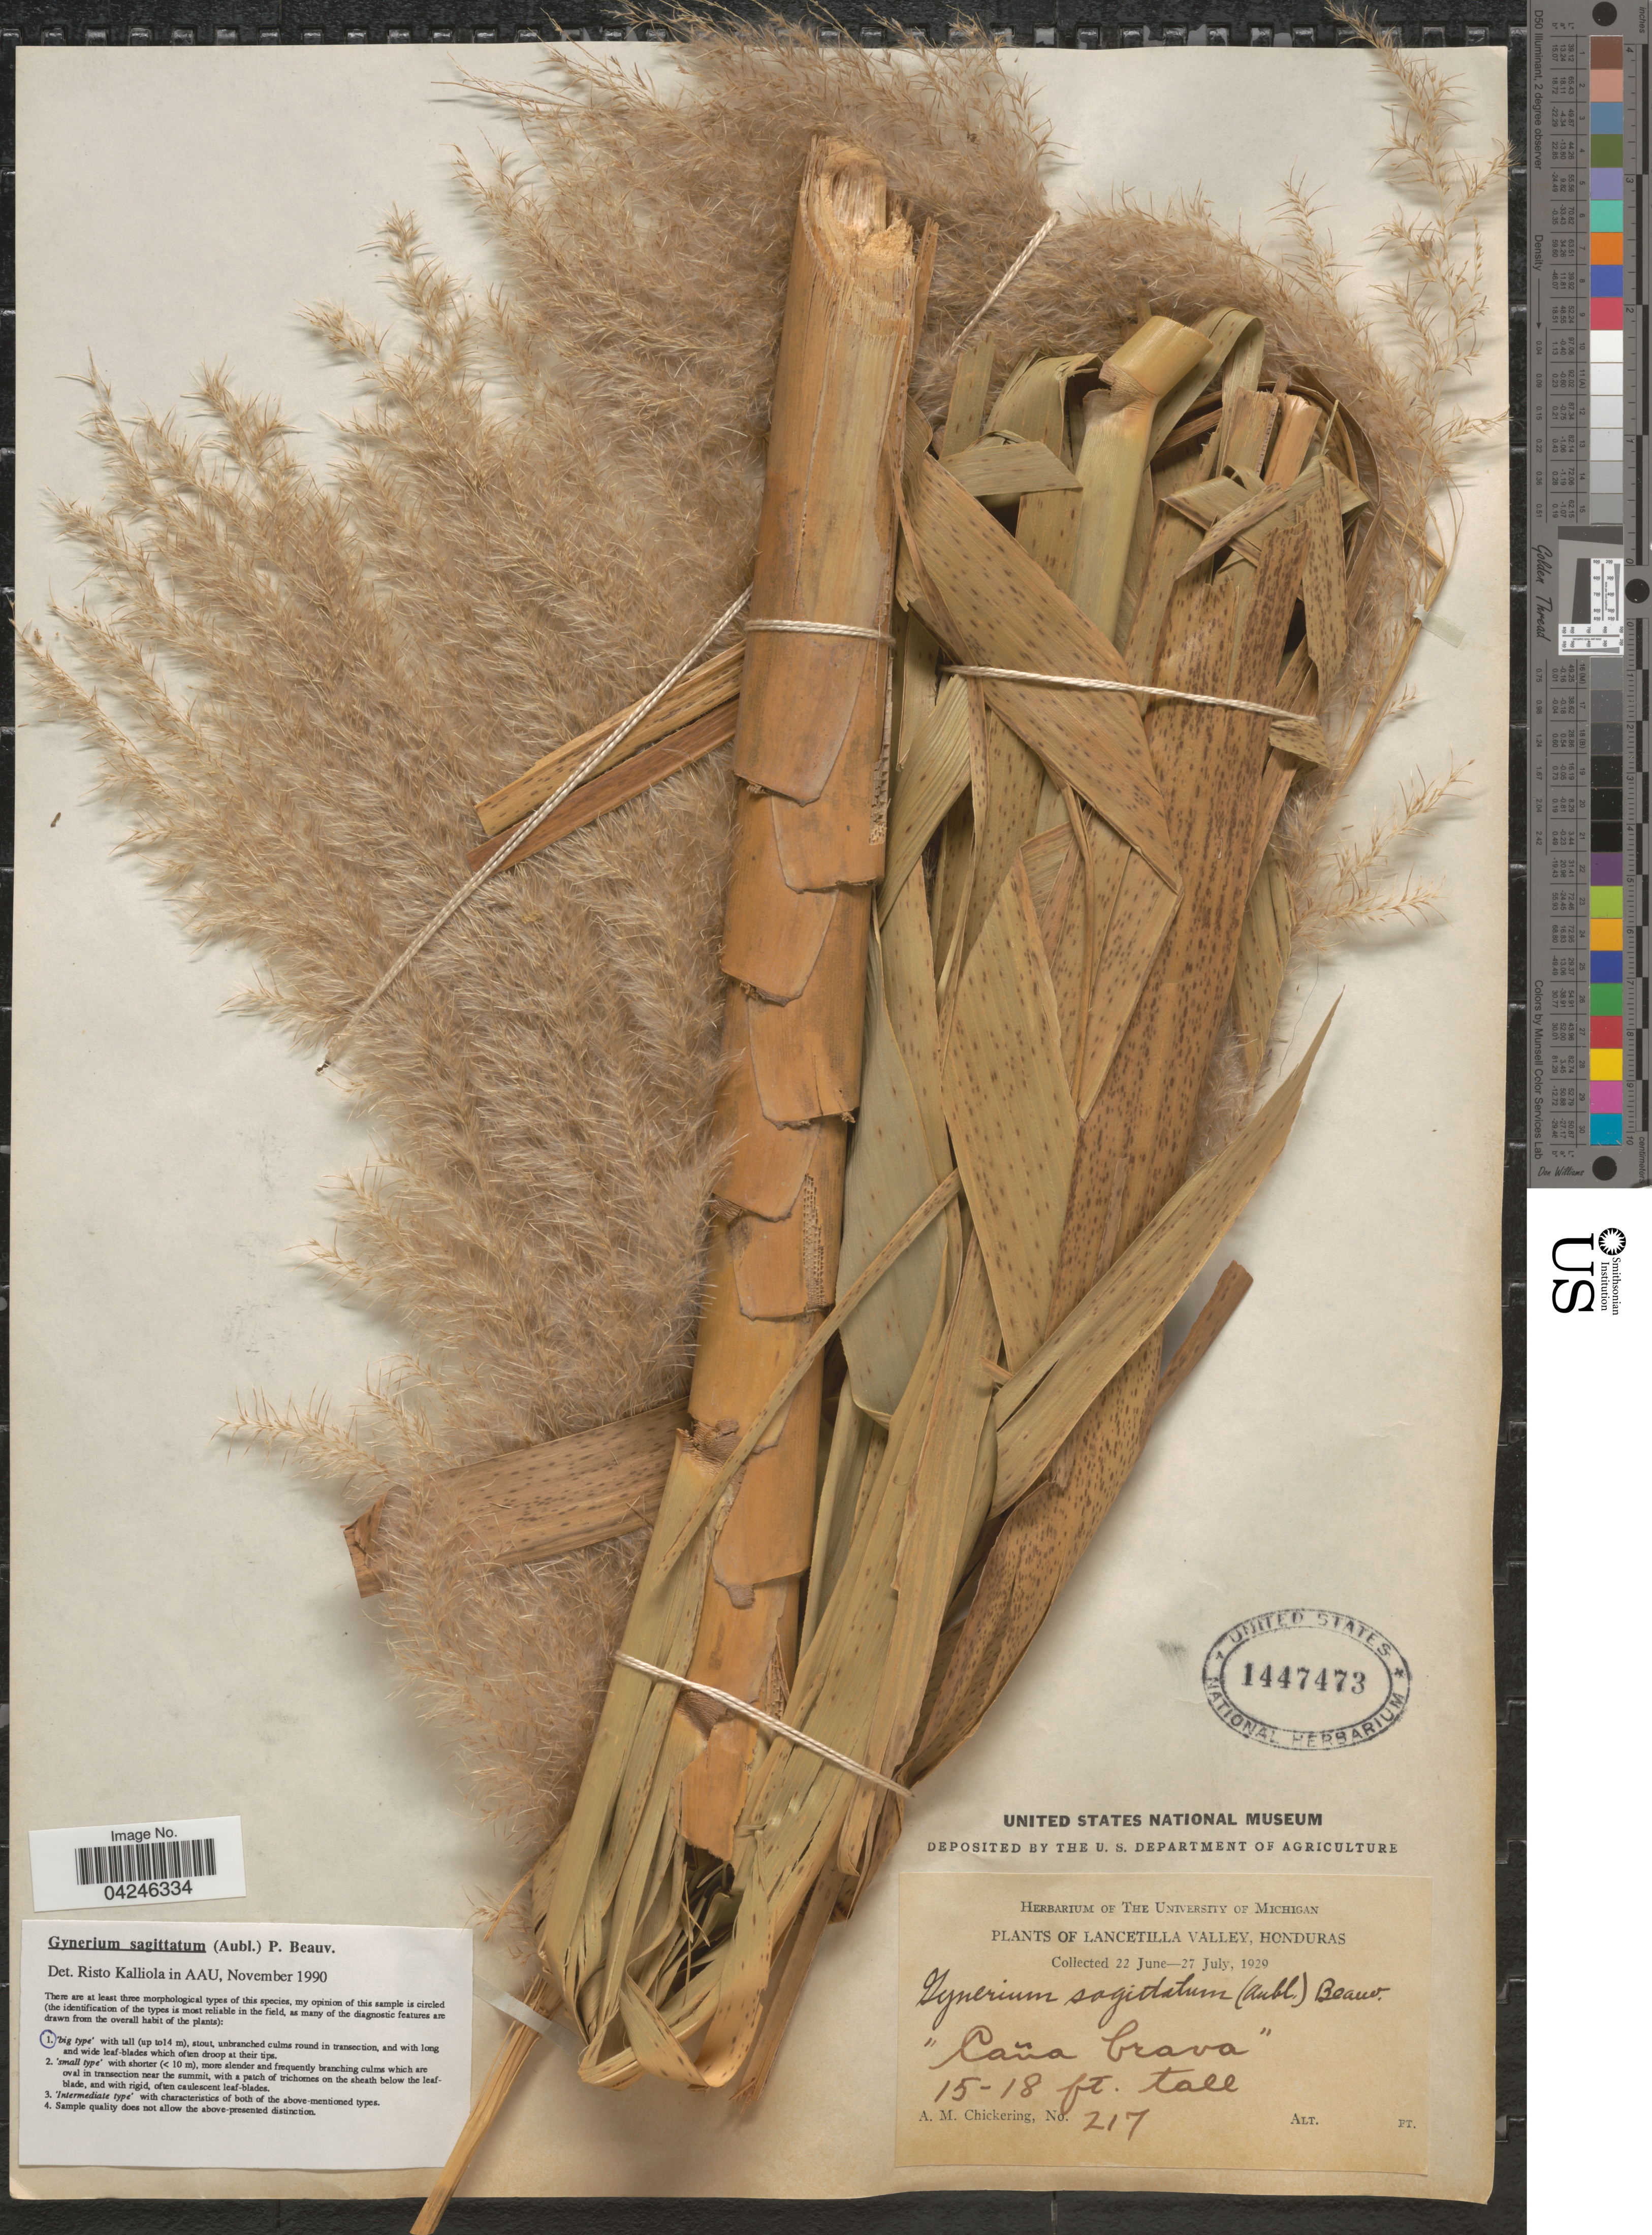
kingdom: Plantae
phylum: Tracheophyta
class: Liliopsida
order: Poales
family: Poaceae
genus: Gynerium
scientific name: Gynerium sagittatum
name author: (Aubl.) P. Beauv.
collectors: A. Chickering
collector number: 217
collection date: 1929-06-22/1929-07-27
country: Honduras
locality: Lancetilla Valley.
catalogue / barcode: US 1447473